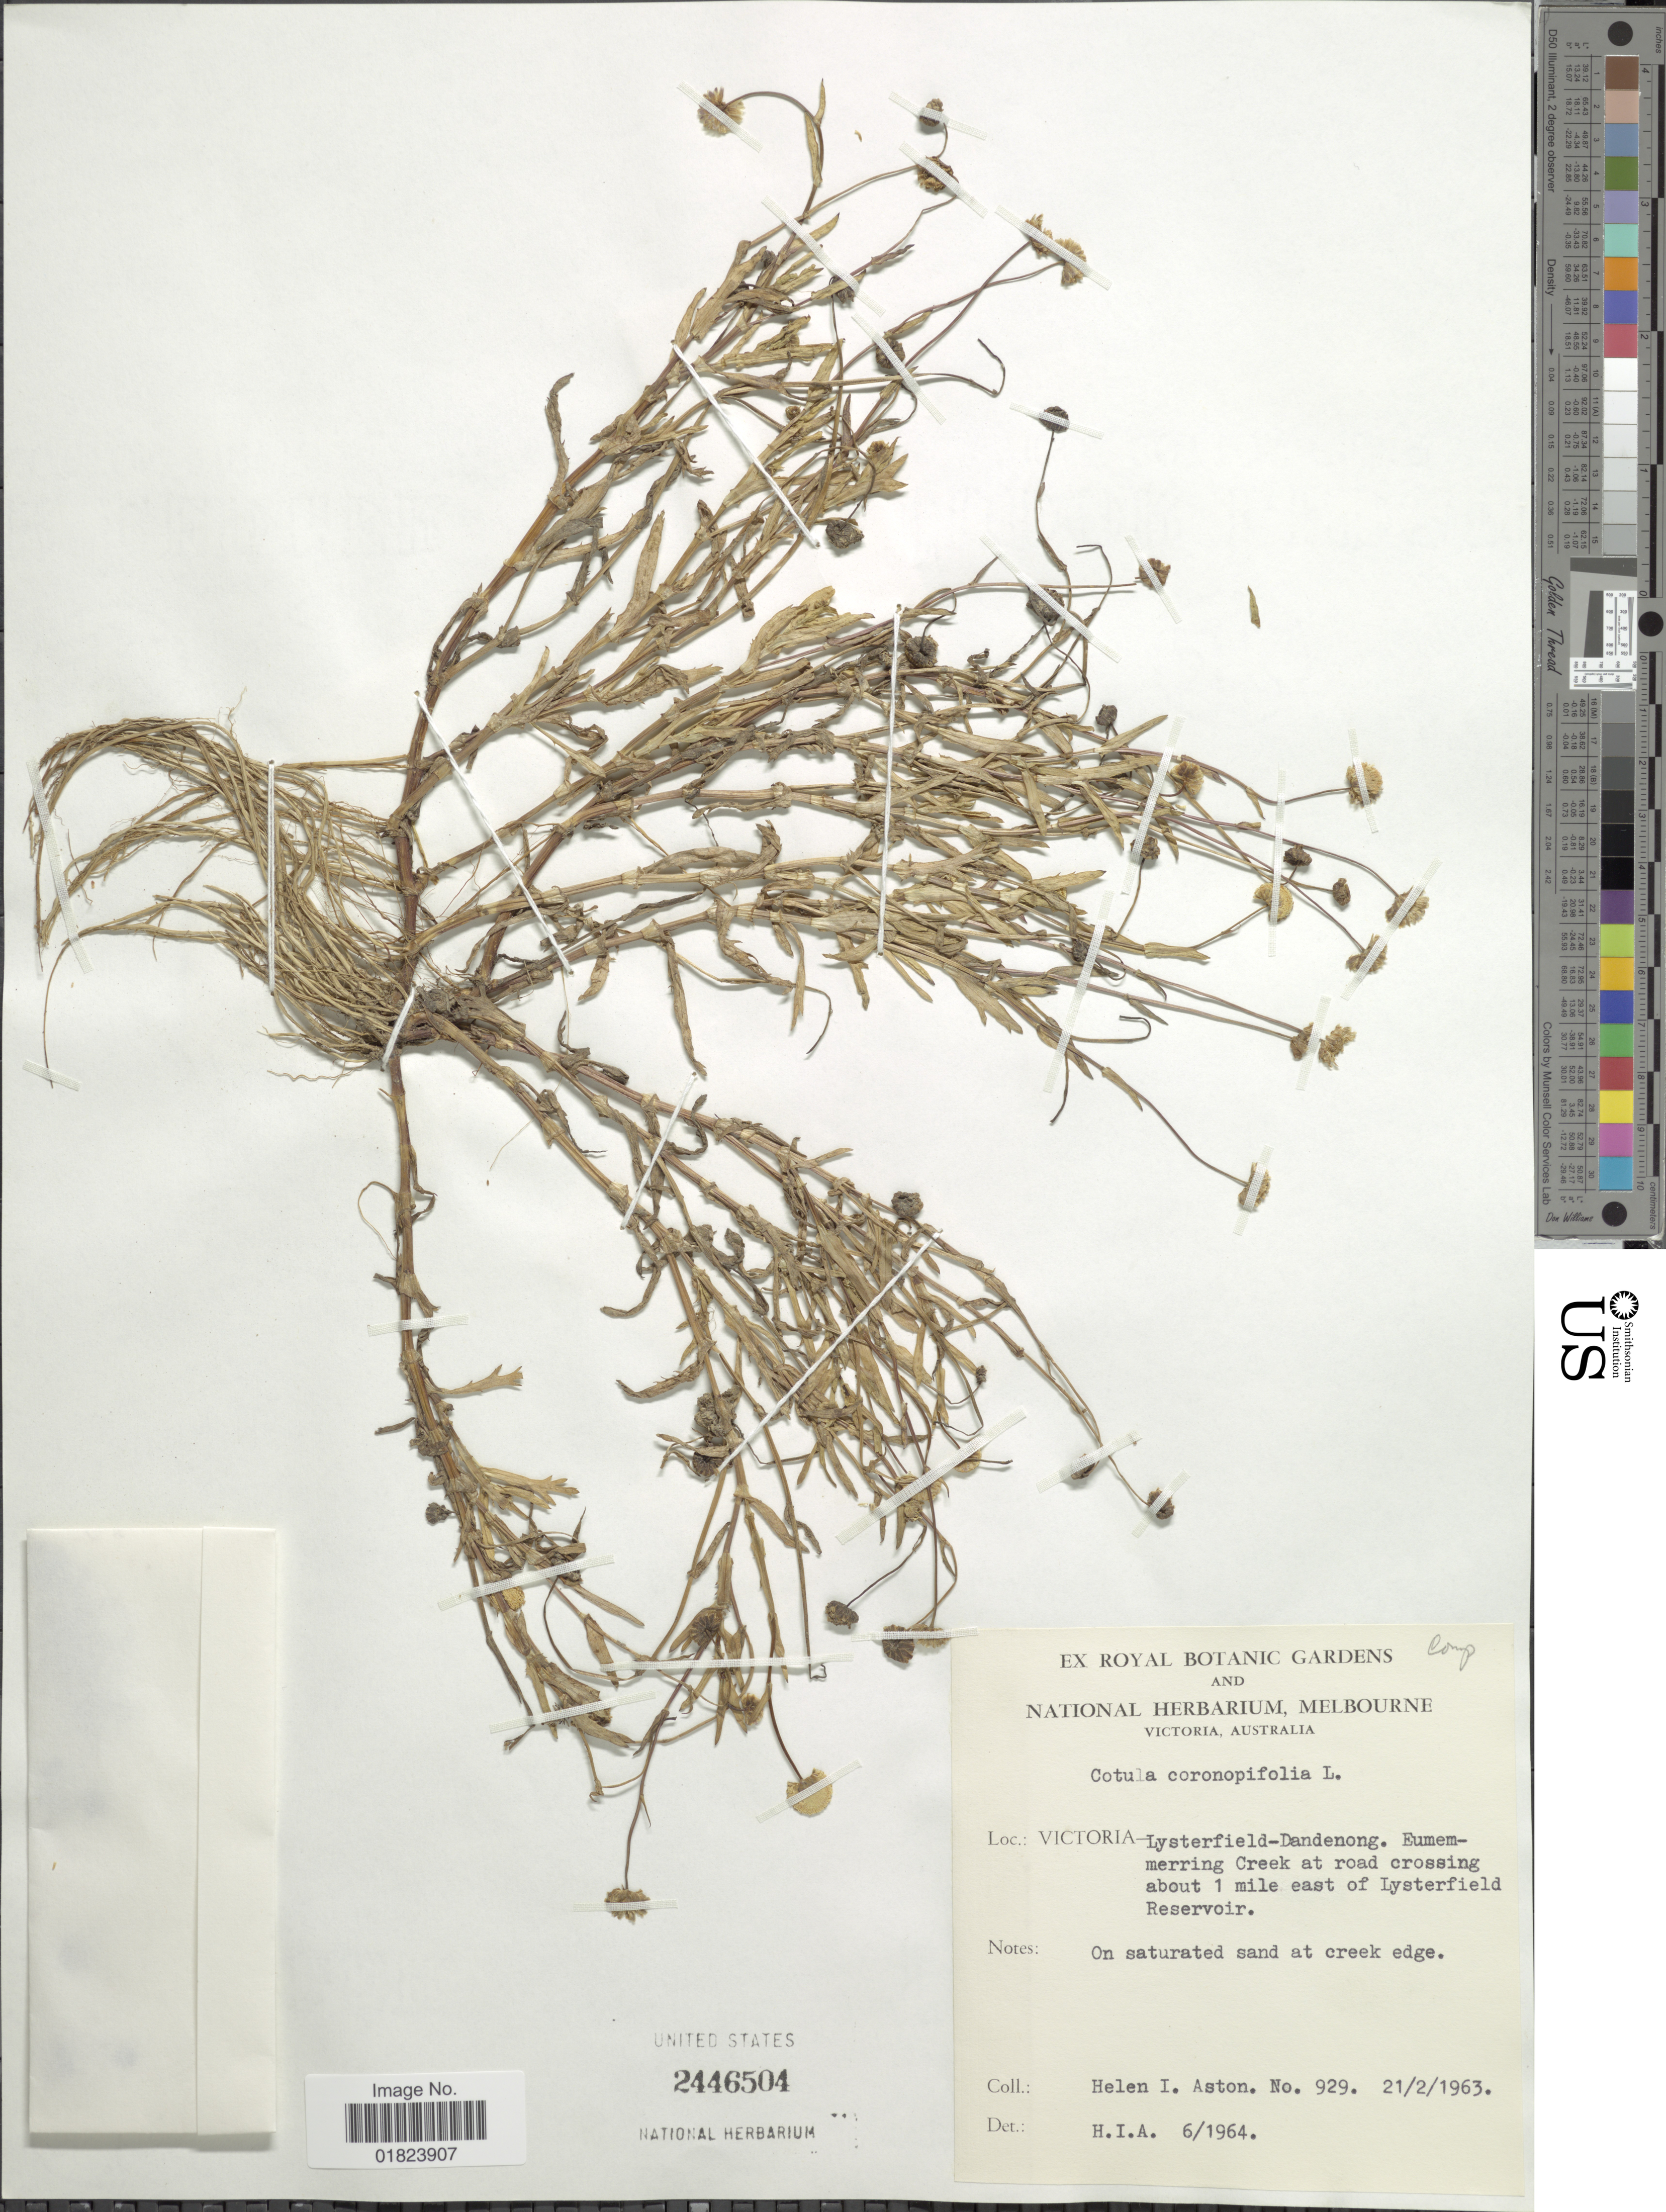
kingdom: Plantae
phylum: Tracheophyta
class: Magnoliopsida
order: Asterales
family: Asteraceae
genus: Cotula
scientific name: Cotula coronopifolia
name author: L.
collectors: H. I. Aston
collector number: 929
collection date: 1963-02-21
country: Australia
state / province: Victoria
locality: Victoria-Lysterfield-Dandenong, Eumemmerring Creek at road crossing about 1 mile east of Lysterfield Reservoir, on saturated sand at creek edge.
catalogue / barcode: US 2446504